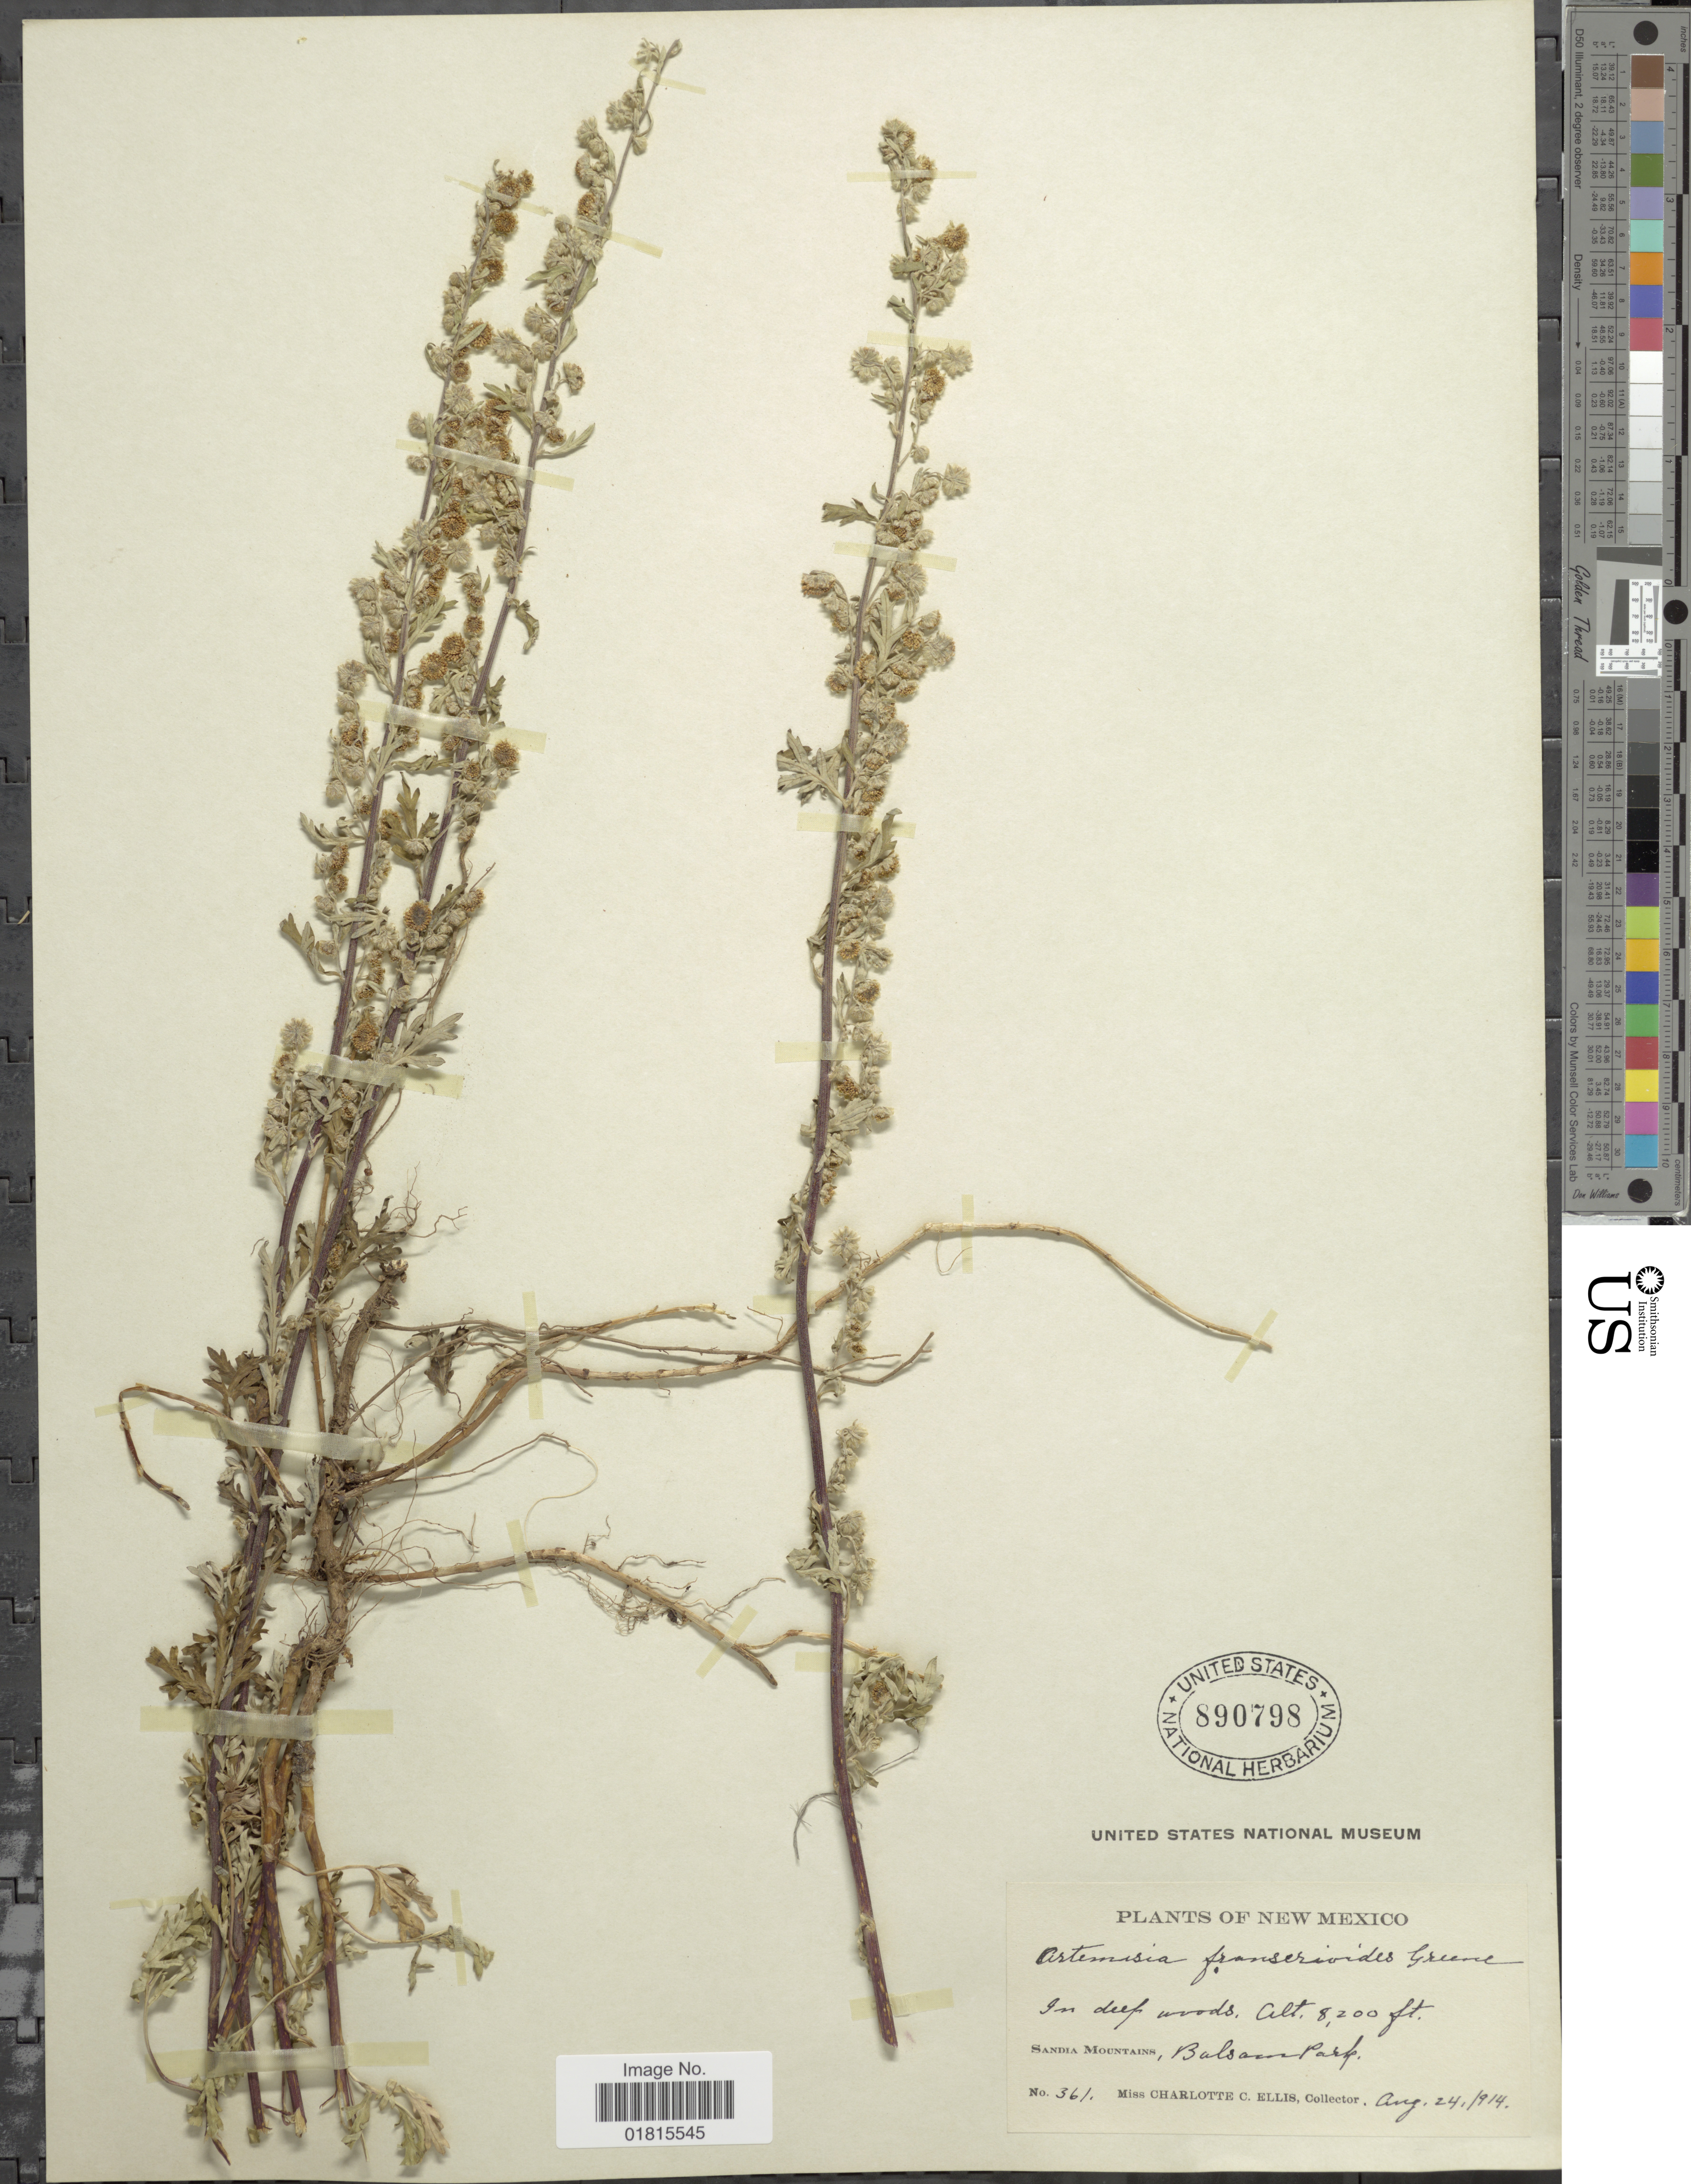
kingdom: Plantae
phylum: Tracheophyta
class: Magnoliopsida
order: Asterales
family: Asteraceae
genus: Artemisia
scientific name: Artemisia franserioides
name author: Greene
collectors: C. C. Ellis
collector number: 361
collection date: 1914-08-24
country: United States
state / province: New Mexico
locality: Sandia Mountains, Balsam Park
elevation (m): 2499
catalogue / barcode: US 890798